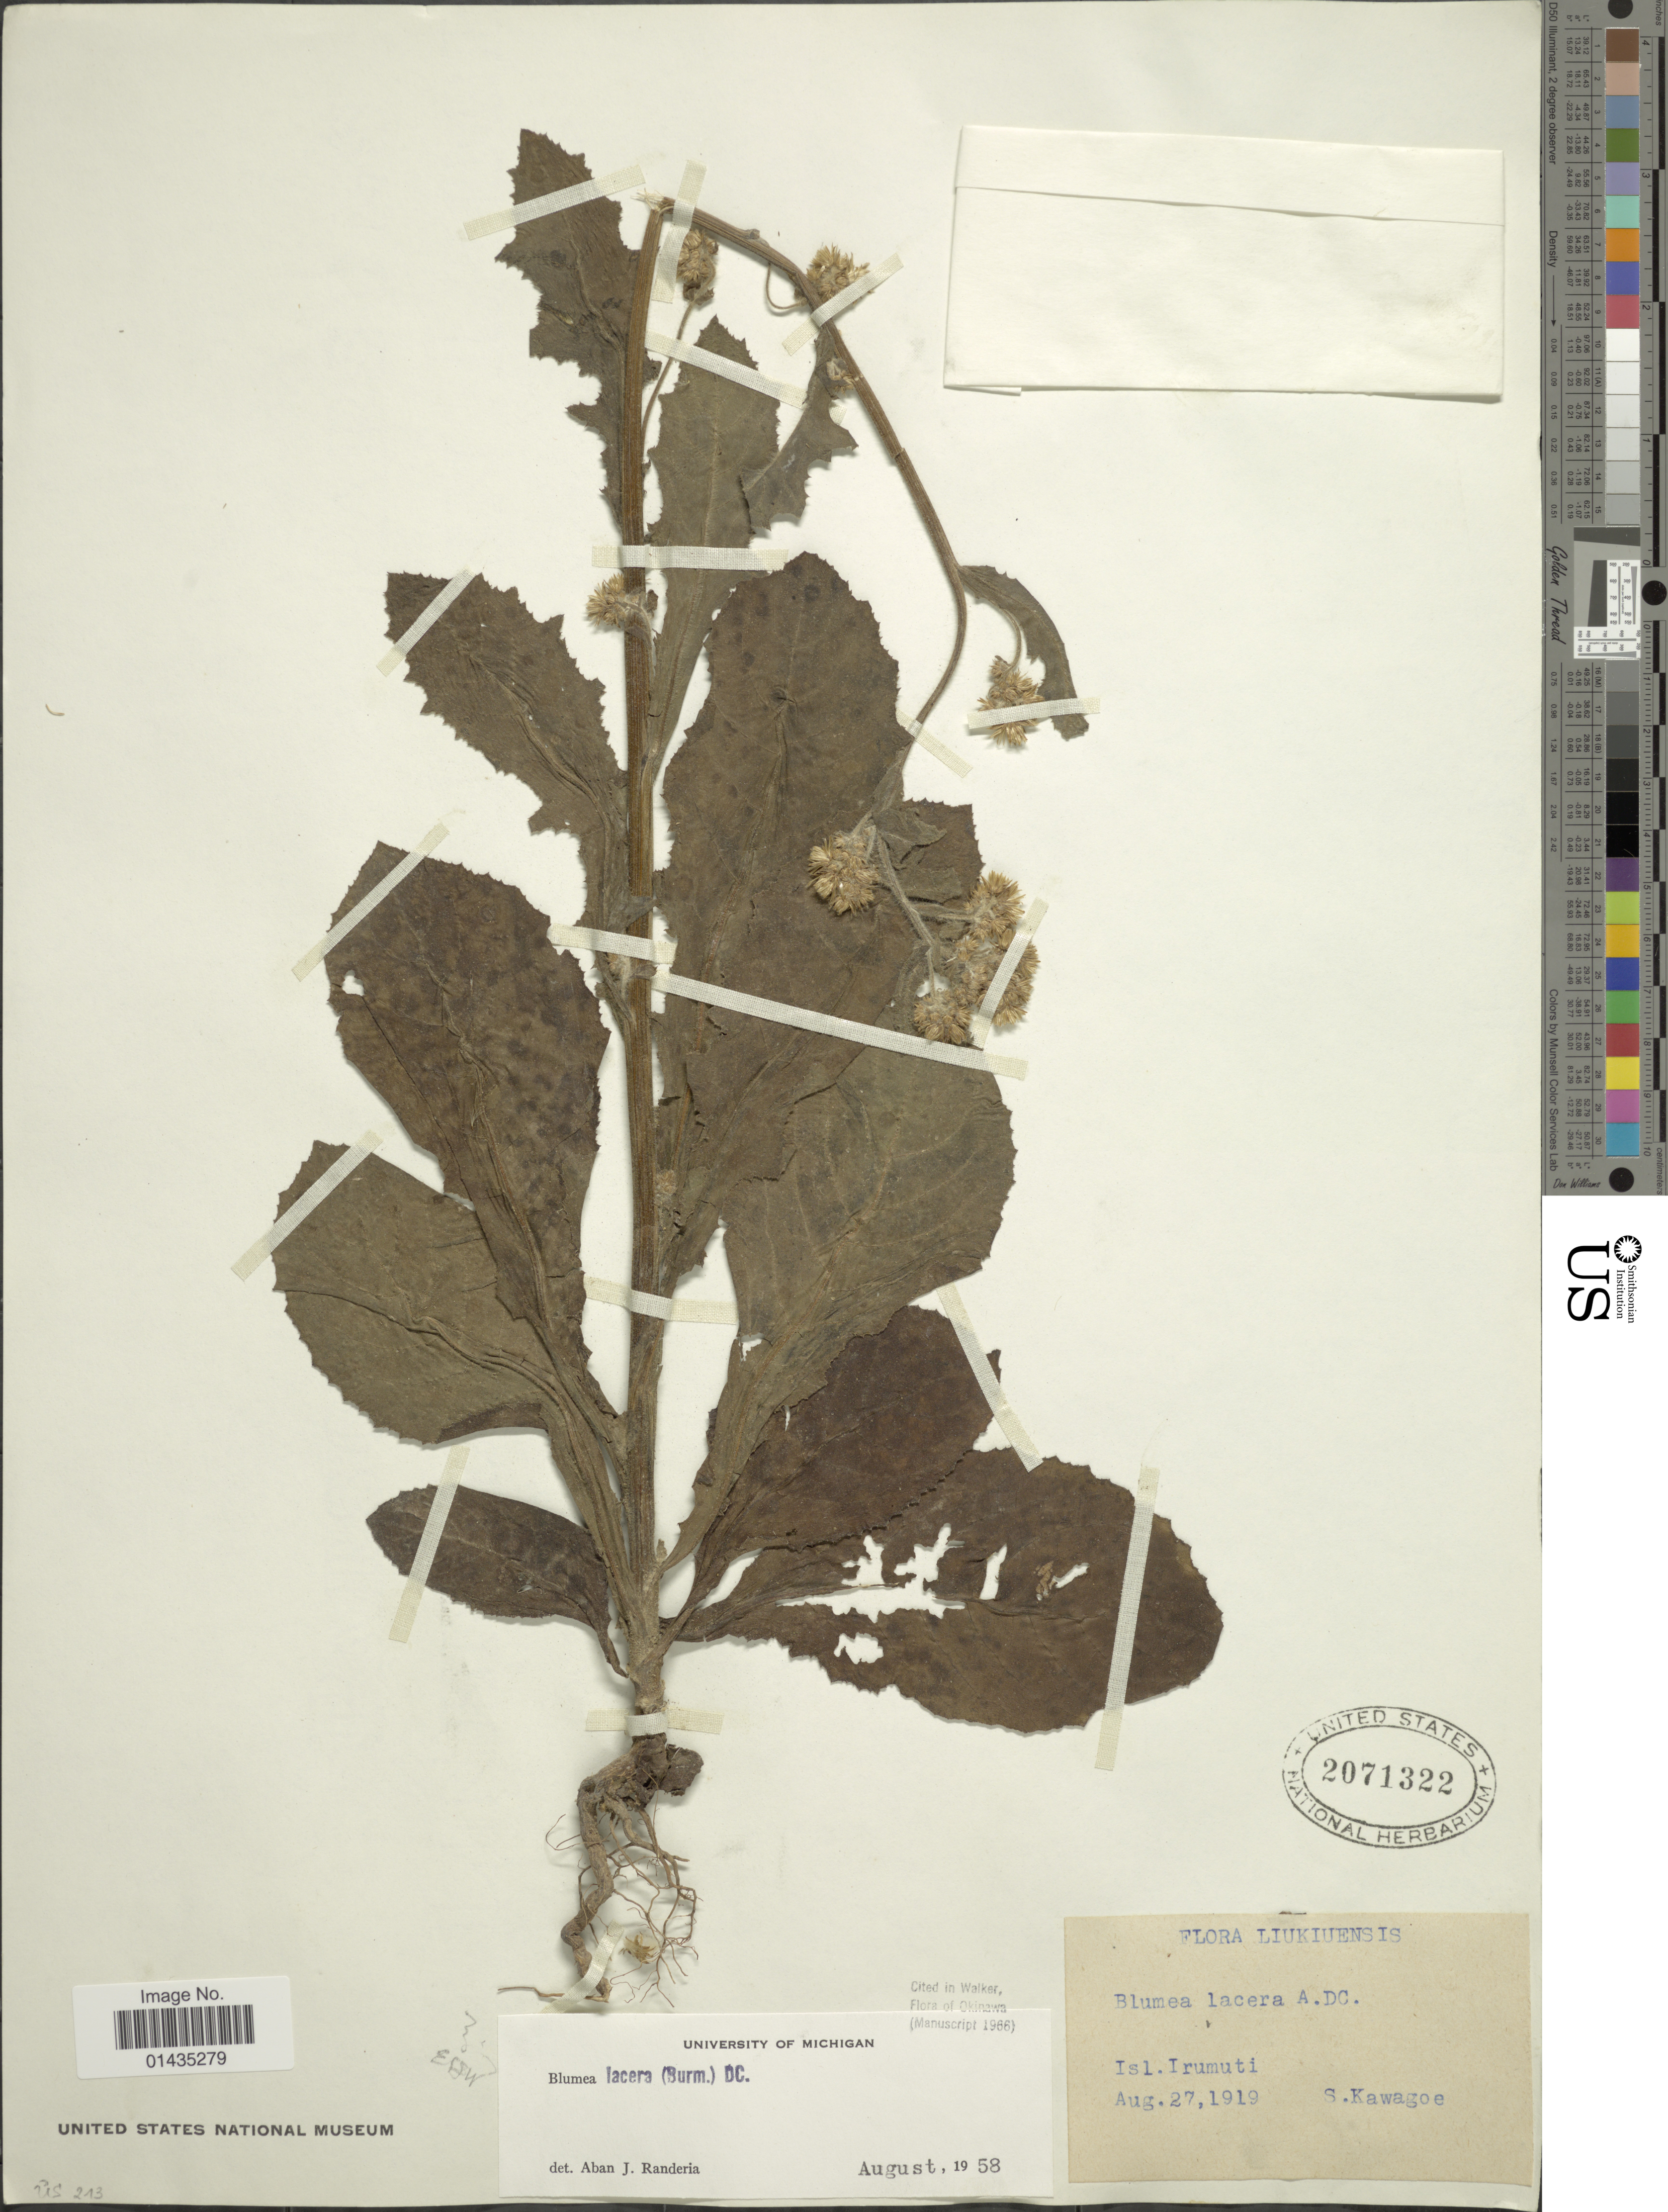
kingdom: Plantae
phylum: Tracheophyta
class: Magnoliopsida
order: Asterales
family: Asteraceae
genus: Blumea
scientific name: Blumea lacera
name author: (Roxb.) DC.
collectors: S. Kawagoe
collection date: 1919-08-27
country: Japan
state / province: Okinawa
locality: Liukiuensis, Isl. Irumuti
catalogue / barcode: US 2071322